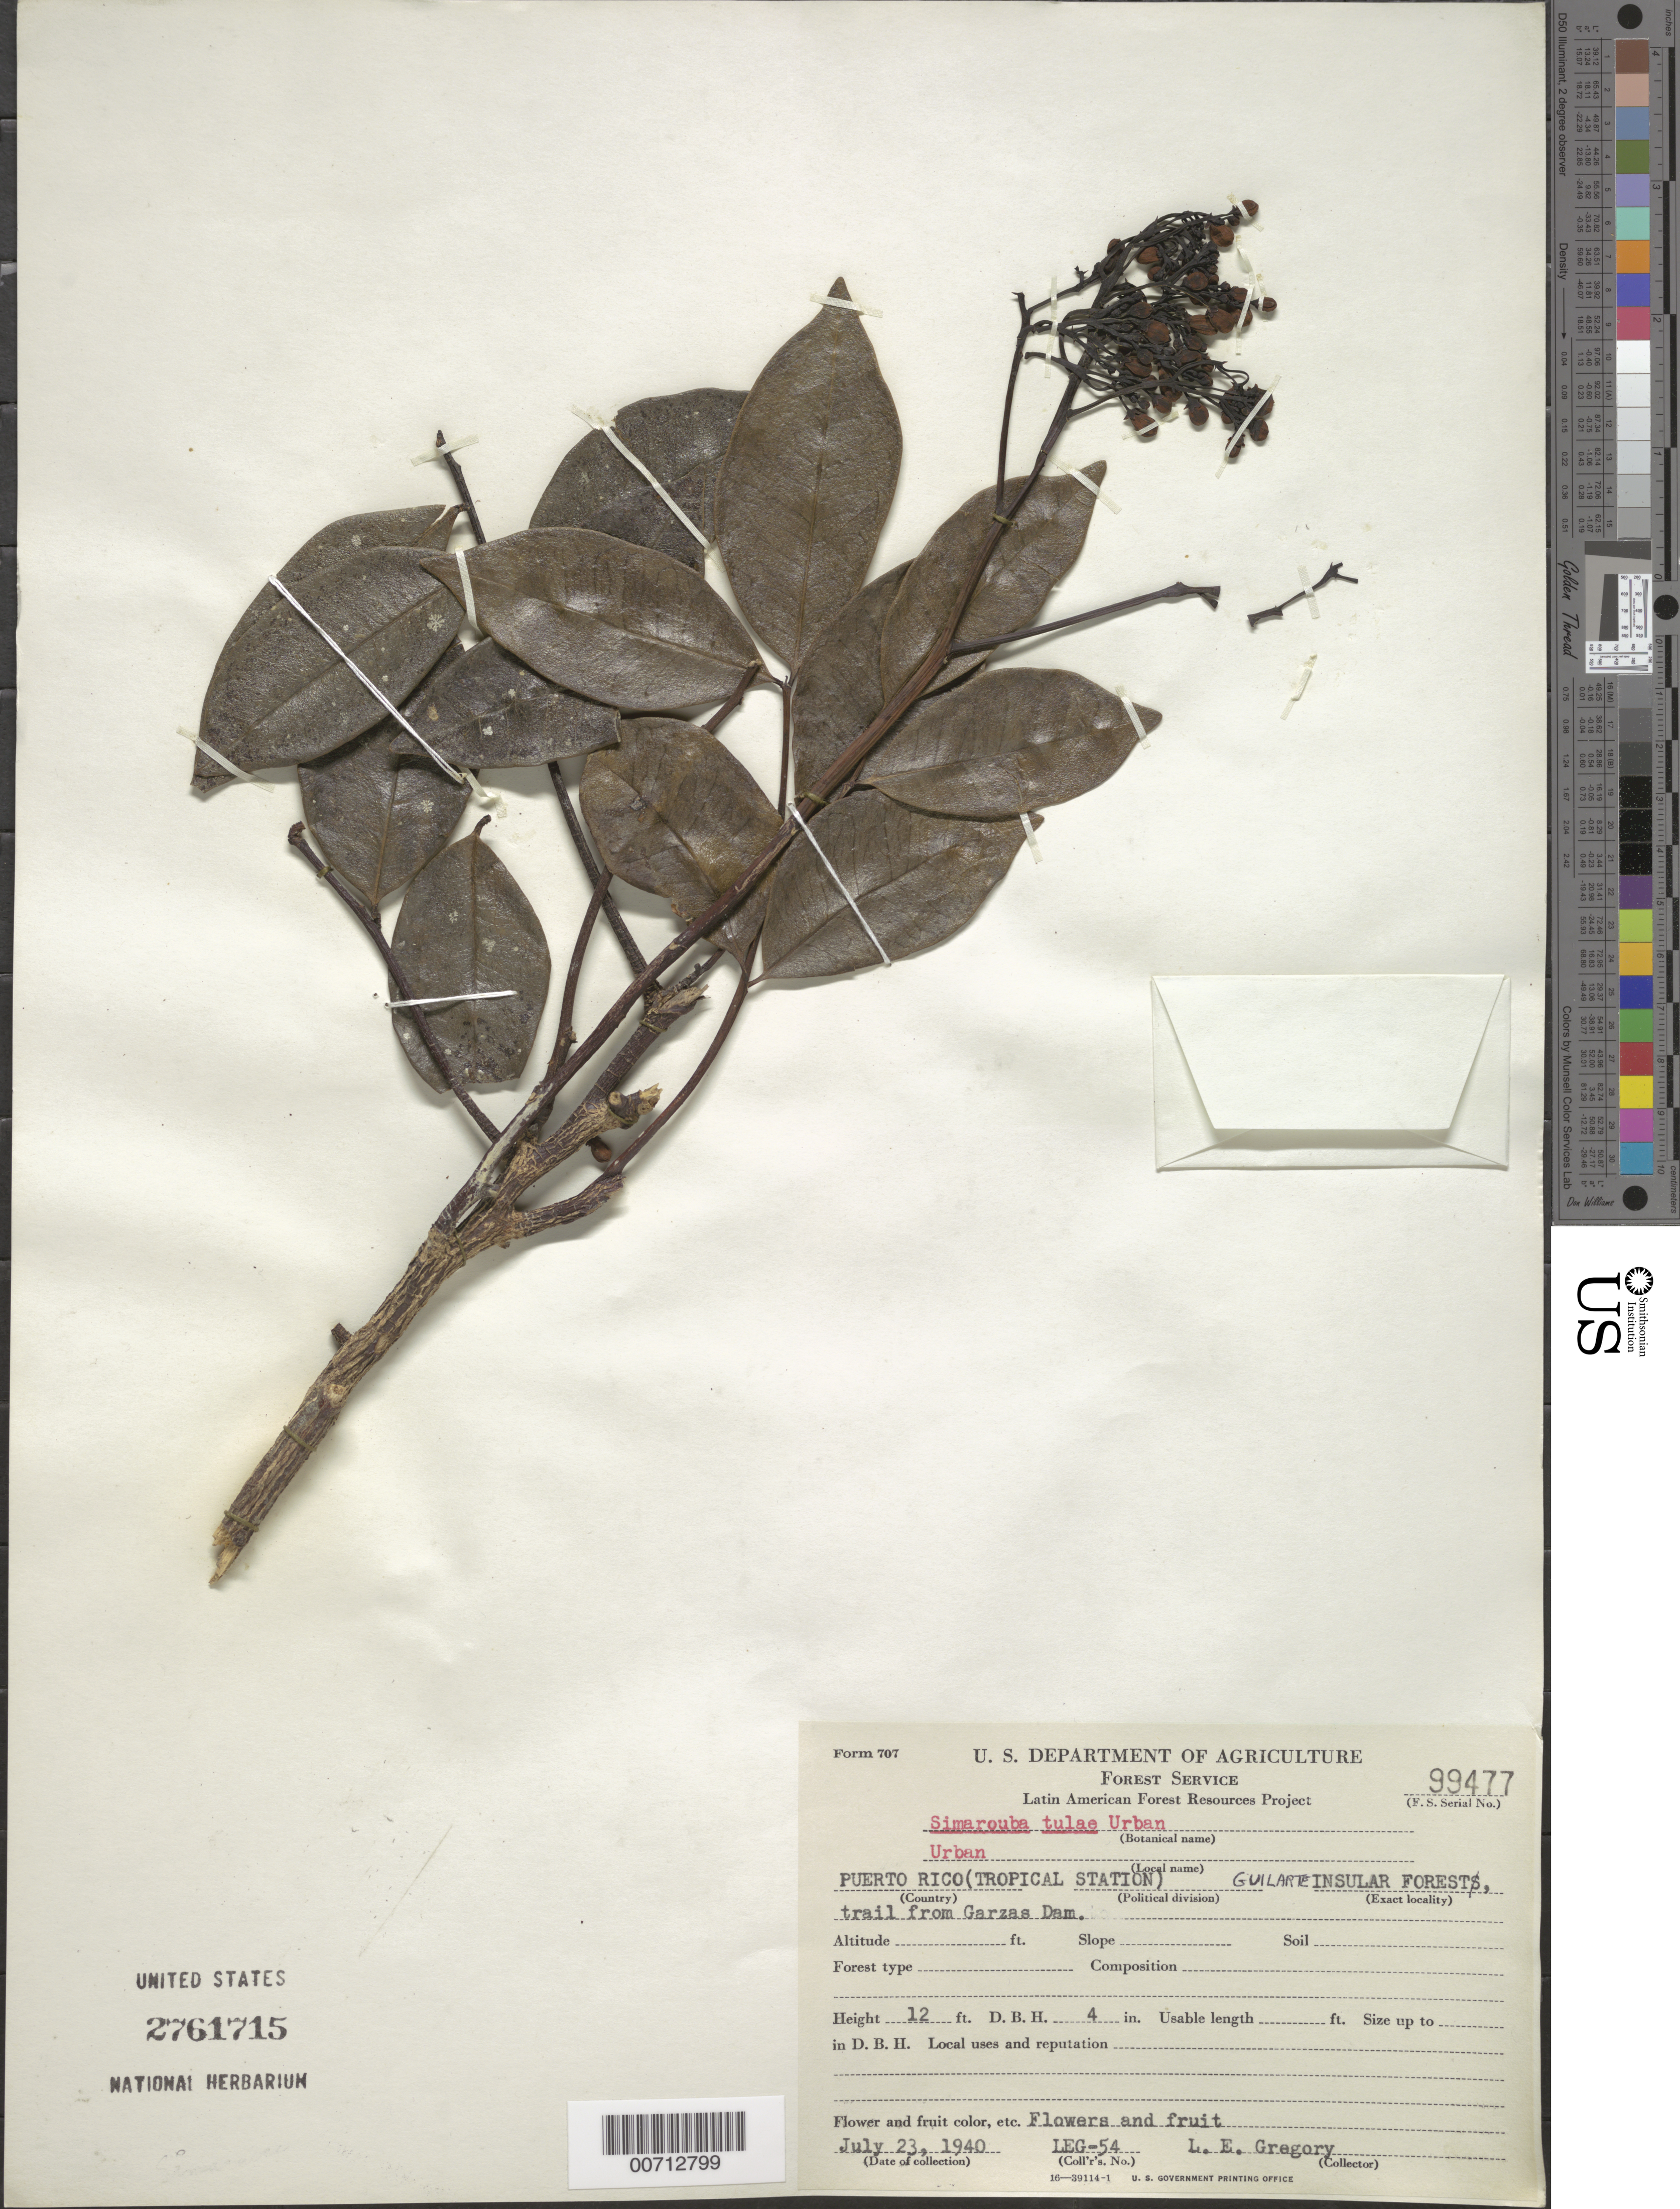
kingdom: Plantae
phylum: Tracheophyta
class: Magnoliopsida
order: Sapindales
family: Simaroubaceae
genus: Simarouba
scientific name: Simarouba tulae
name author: Urb.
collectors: L. E. Gregory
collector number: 54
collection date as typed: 23 Jul 1940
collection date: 1940-07-23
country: Puerto Rico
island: Greater Antilles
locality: Guilarte Insular Forest, trail from Garzas Dam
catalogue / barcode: US 2761715